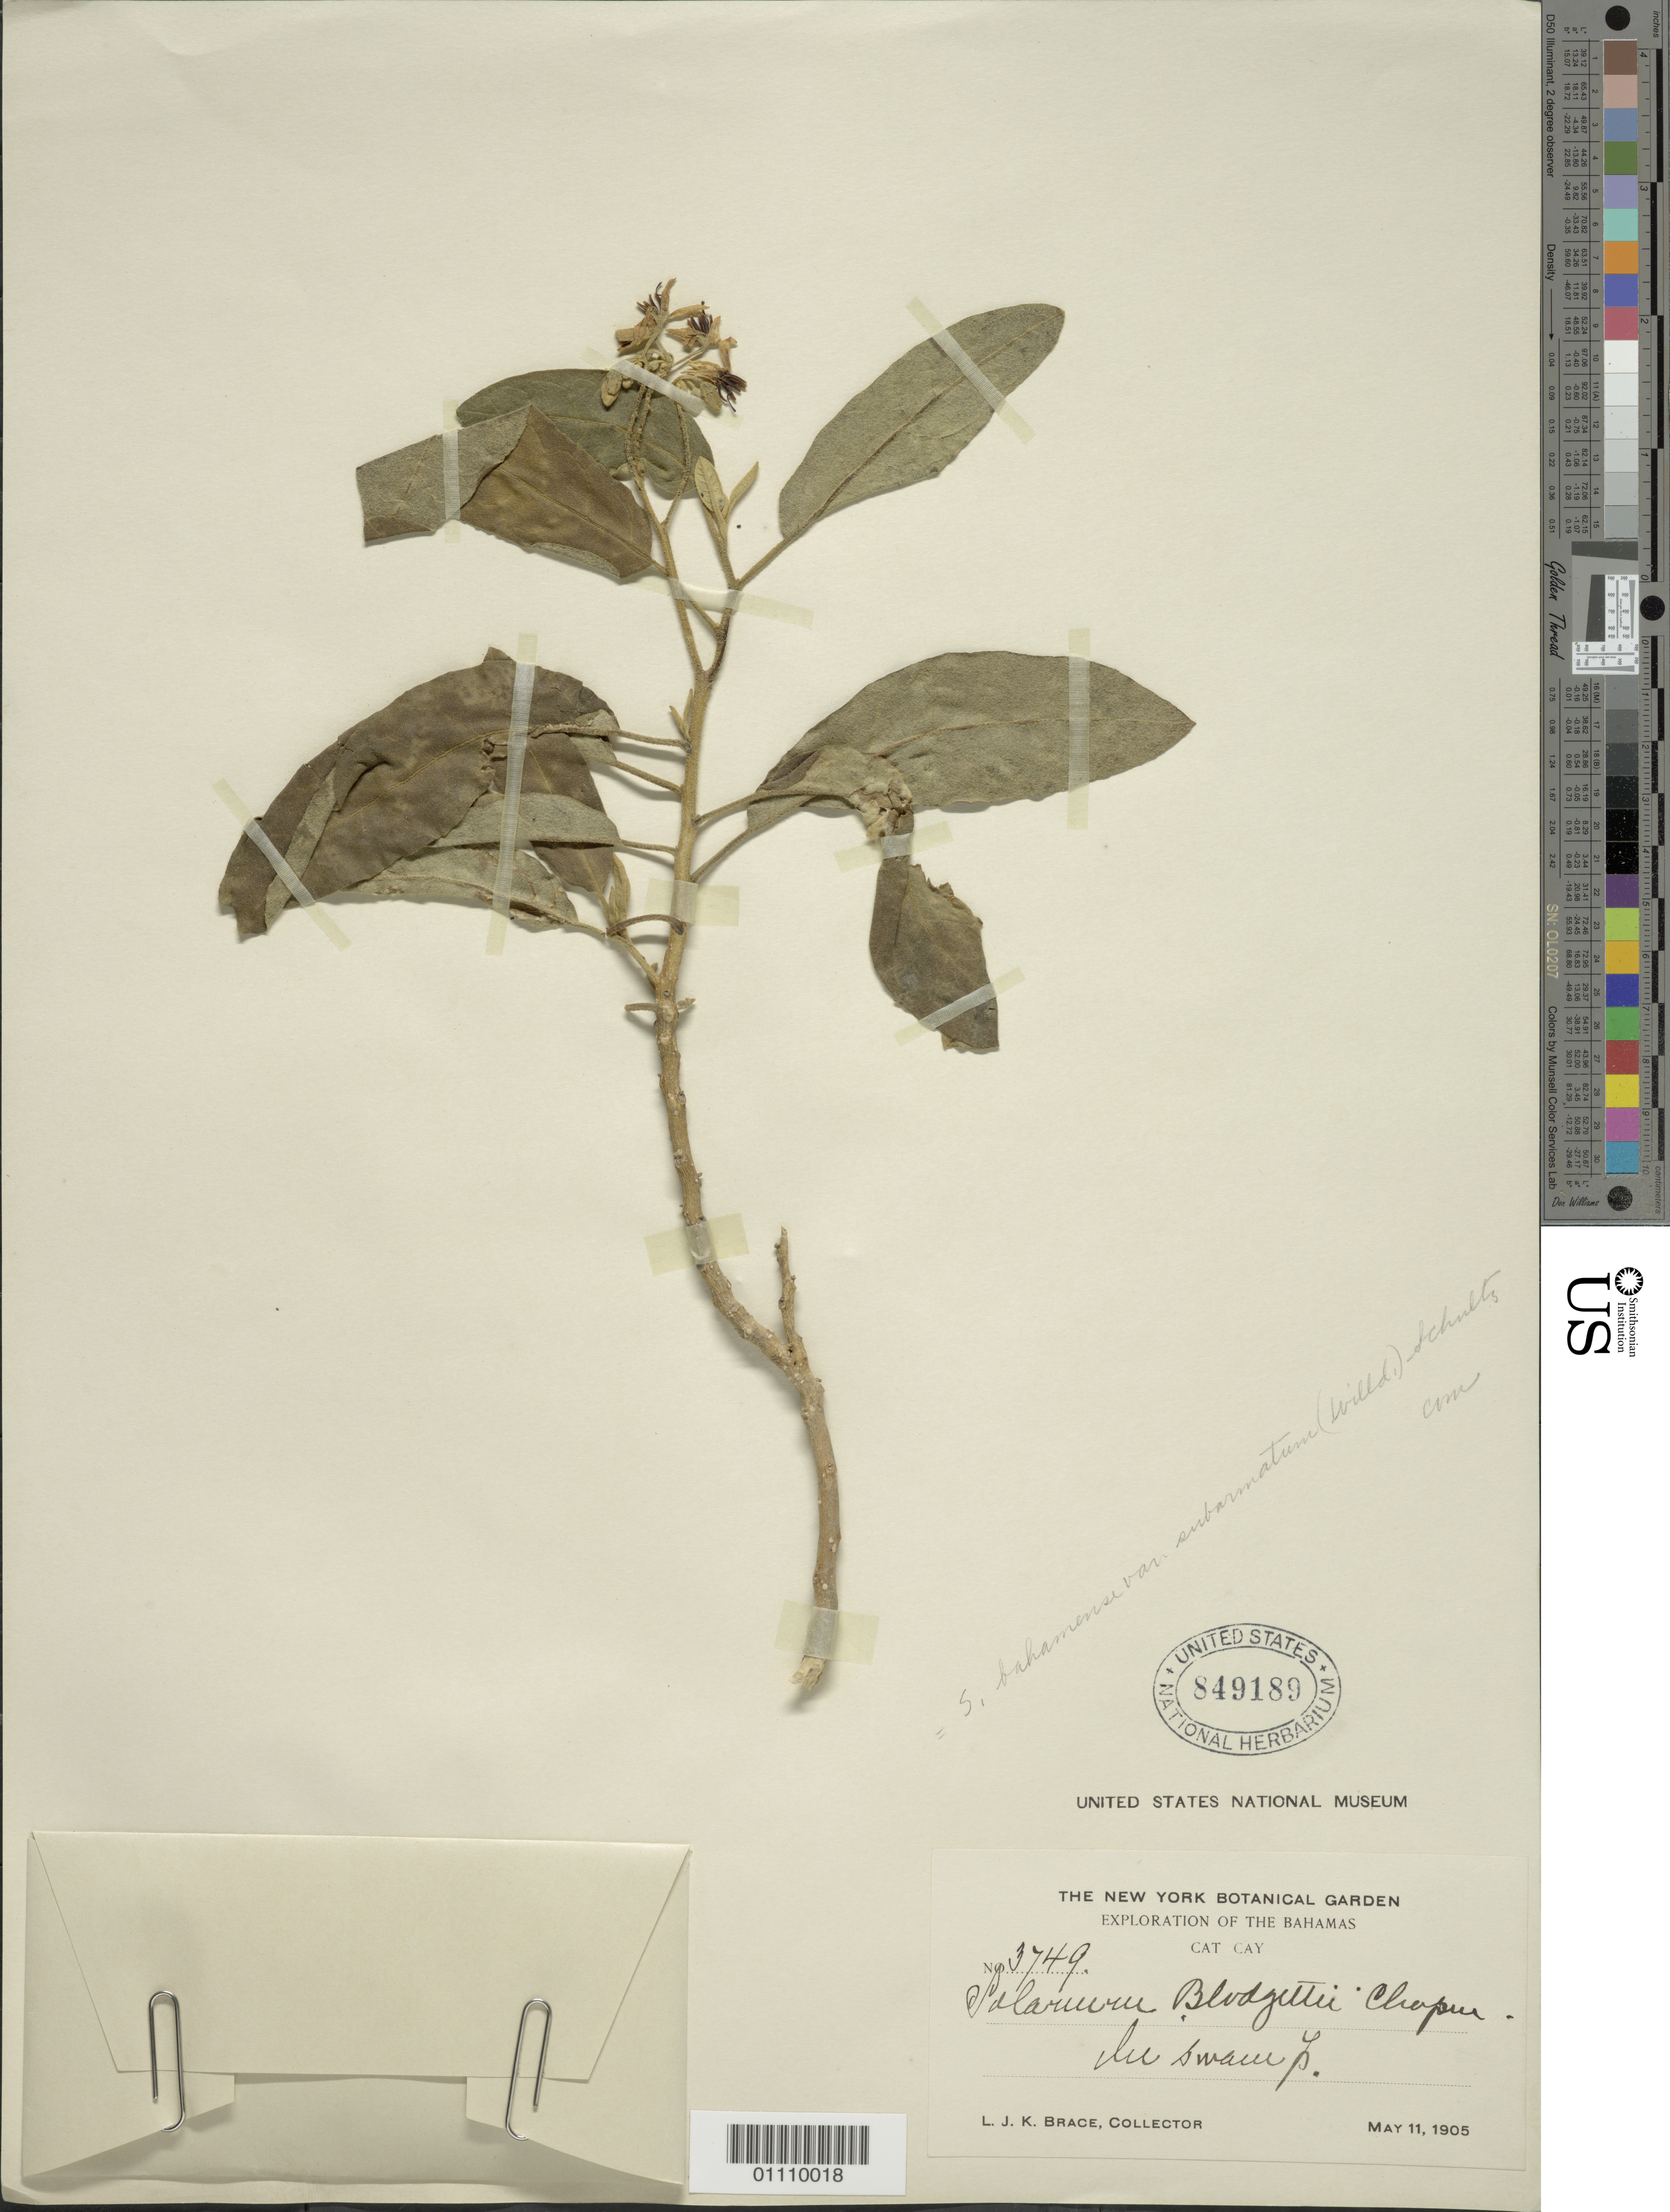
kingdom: Plantae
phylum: Tracheophyta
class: Magnoliopsida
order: Solanales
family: Solanaceae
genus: Solanum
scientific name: Solanum bahamense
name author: L.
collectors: L. J. K. Brace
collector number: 3749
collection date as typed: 11 May 1905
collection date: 1905-05-11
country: Bahamas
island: Cat Cay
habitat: In swamp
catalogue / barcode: US 849189